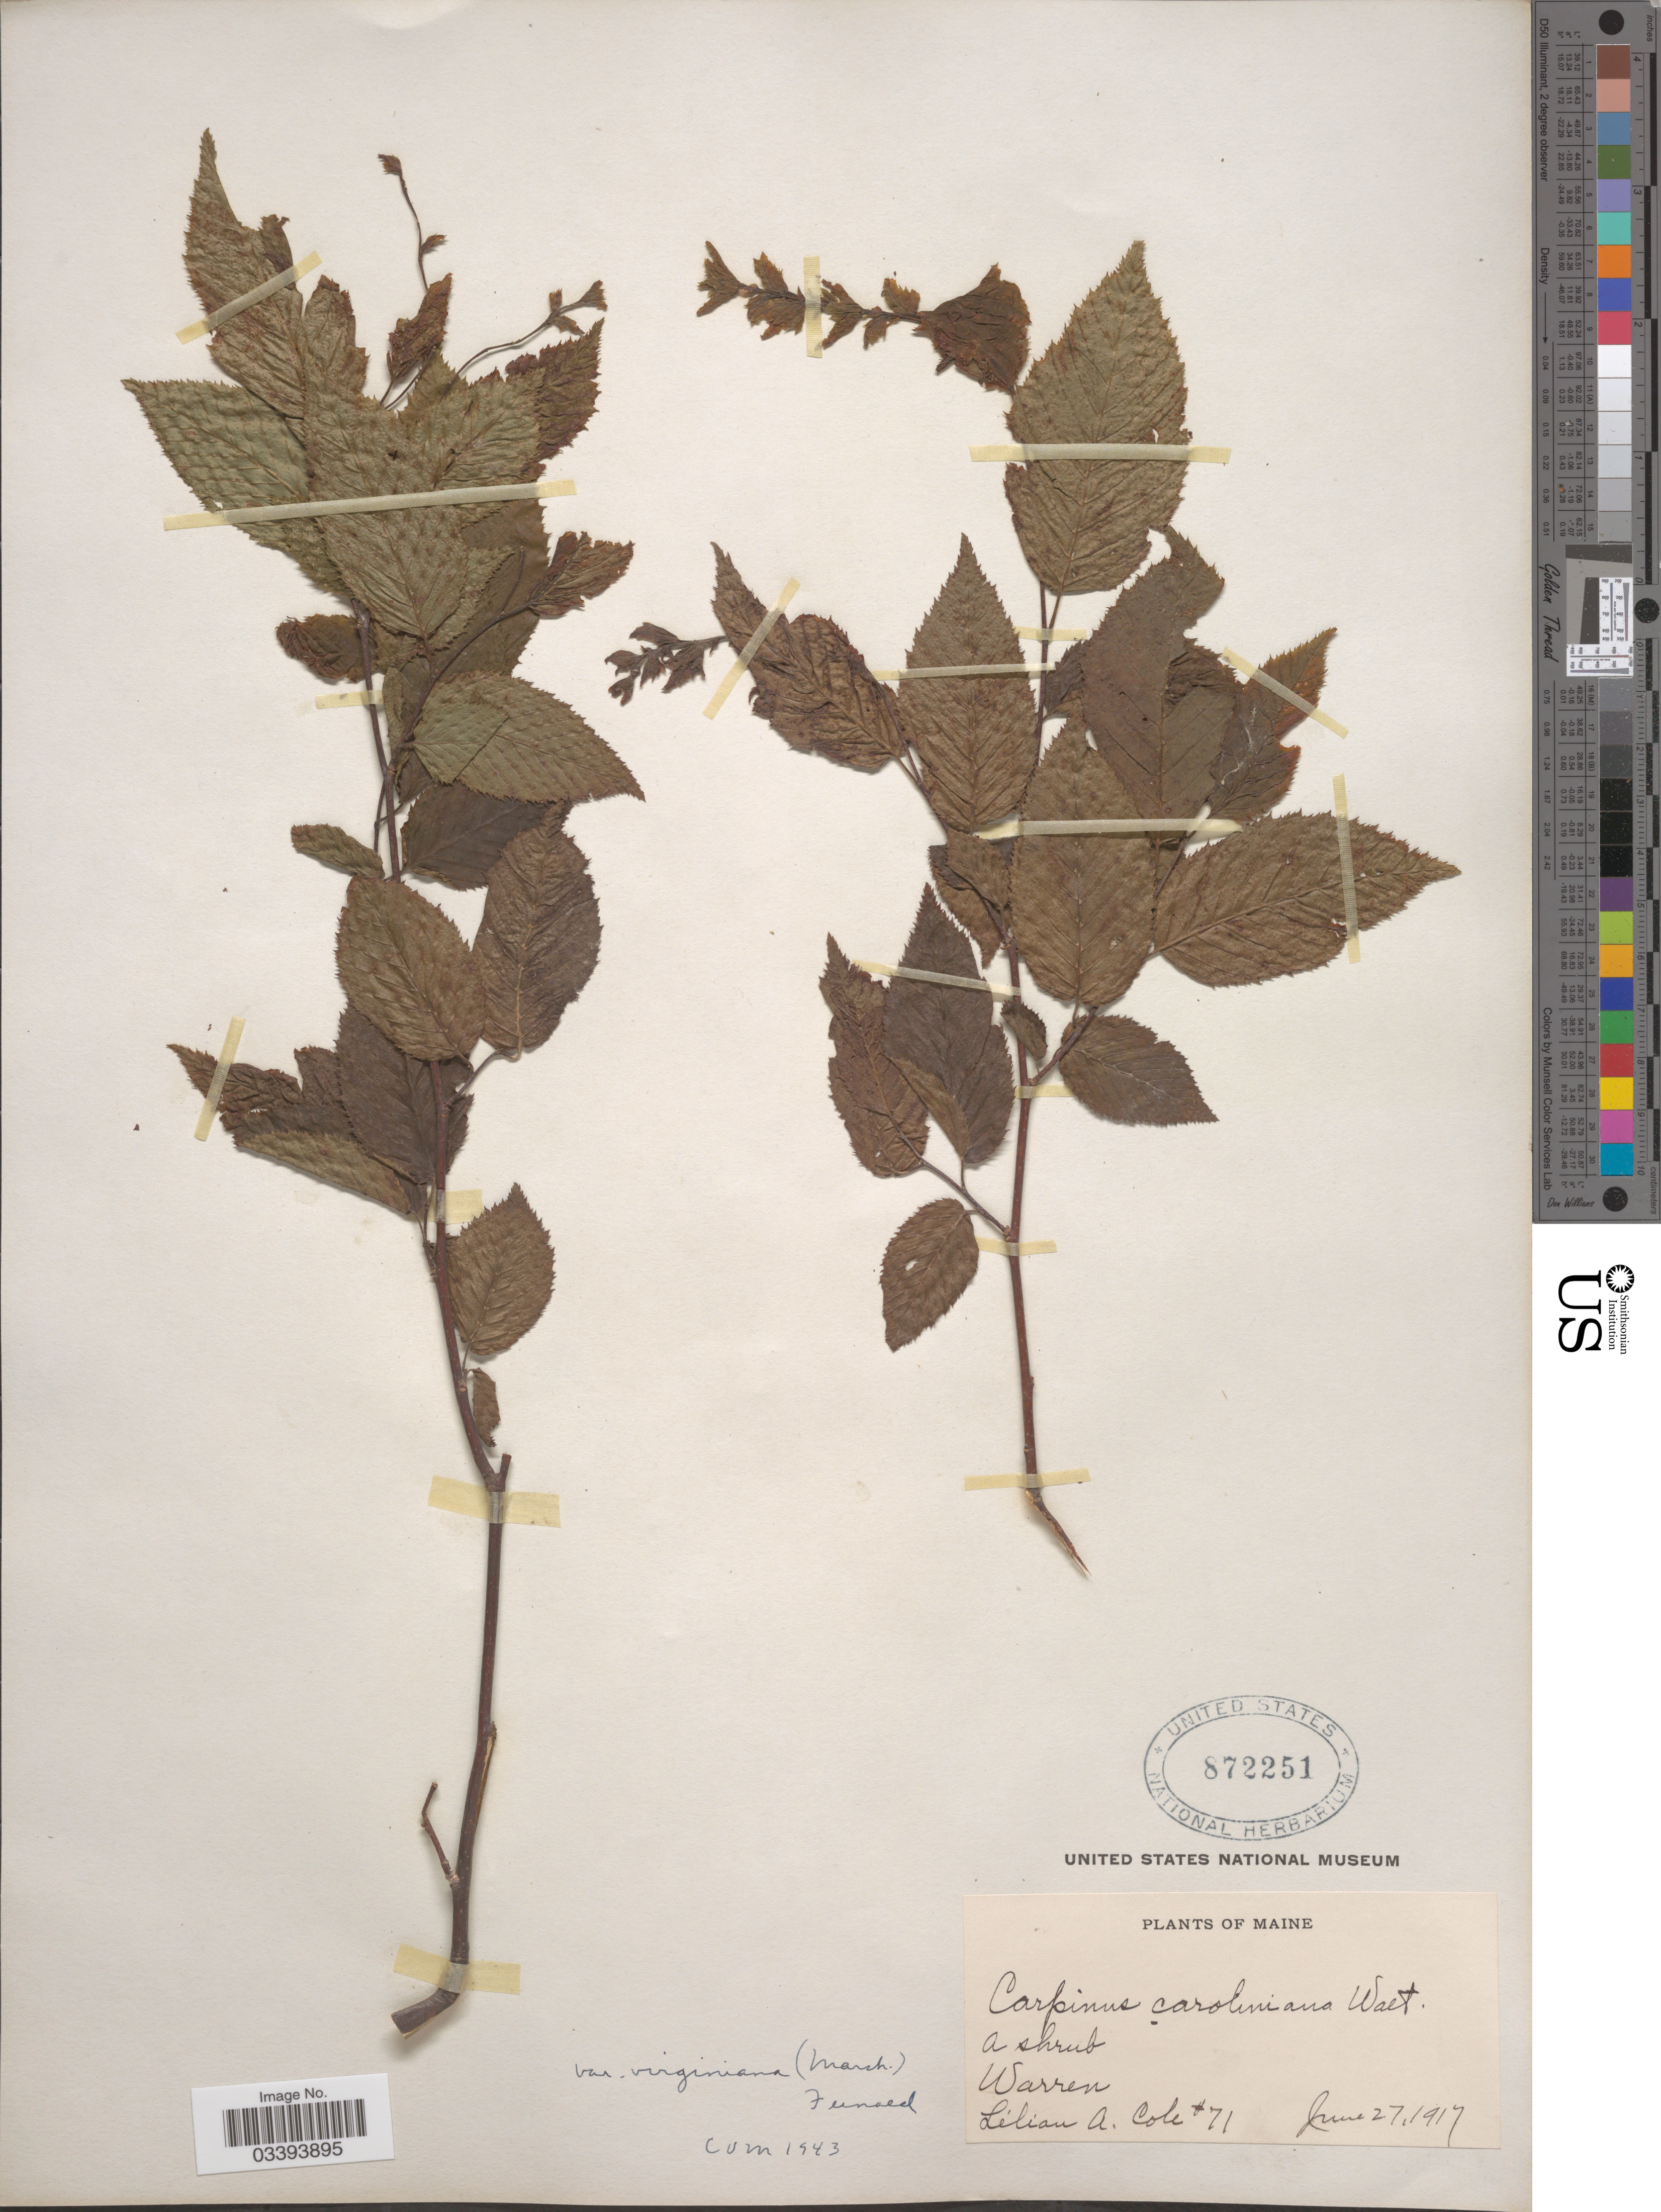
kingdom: Plantae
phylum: Tracheophyta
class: Magnoliopsida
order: Fagales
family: Betulaceae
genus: Carpinus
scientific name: Carpinus caroliniana subsp. virginiana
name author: (Marshall) Furlow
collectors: L. A. Cole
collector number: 71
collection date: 1917-06-27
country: United States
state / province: Maine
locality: Warren.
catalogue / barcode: US 872251